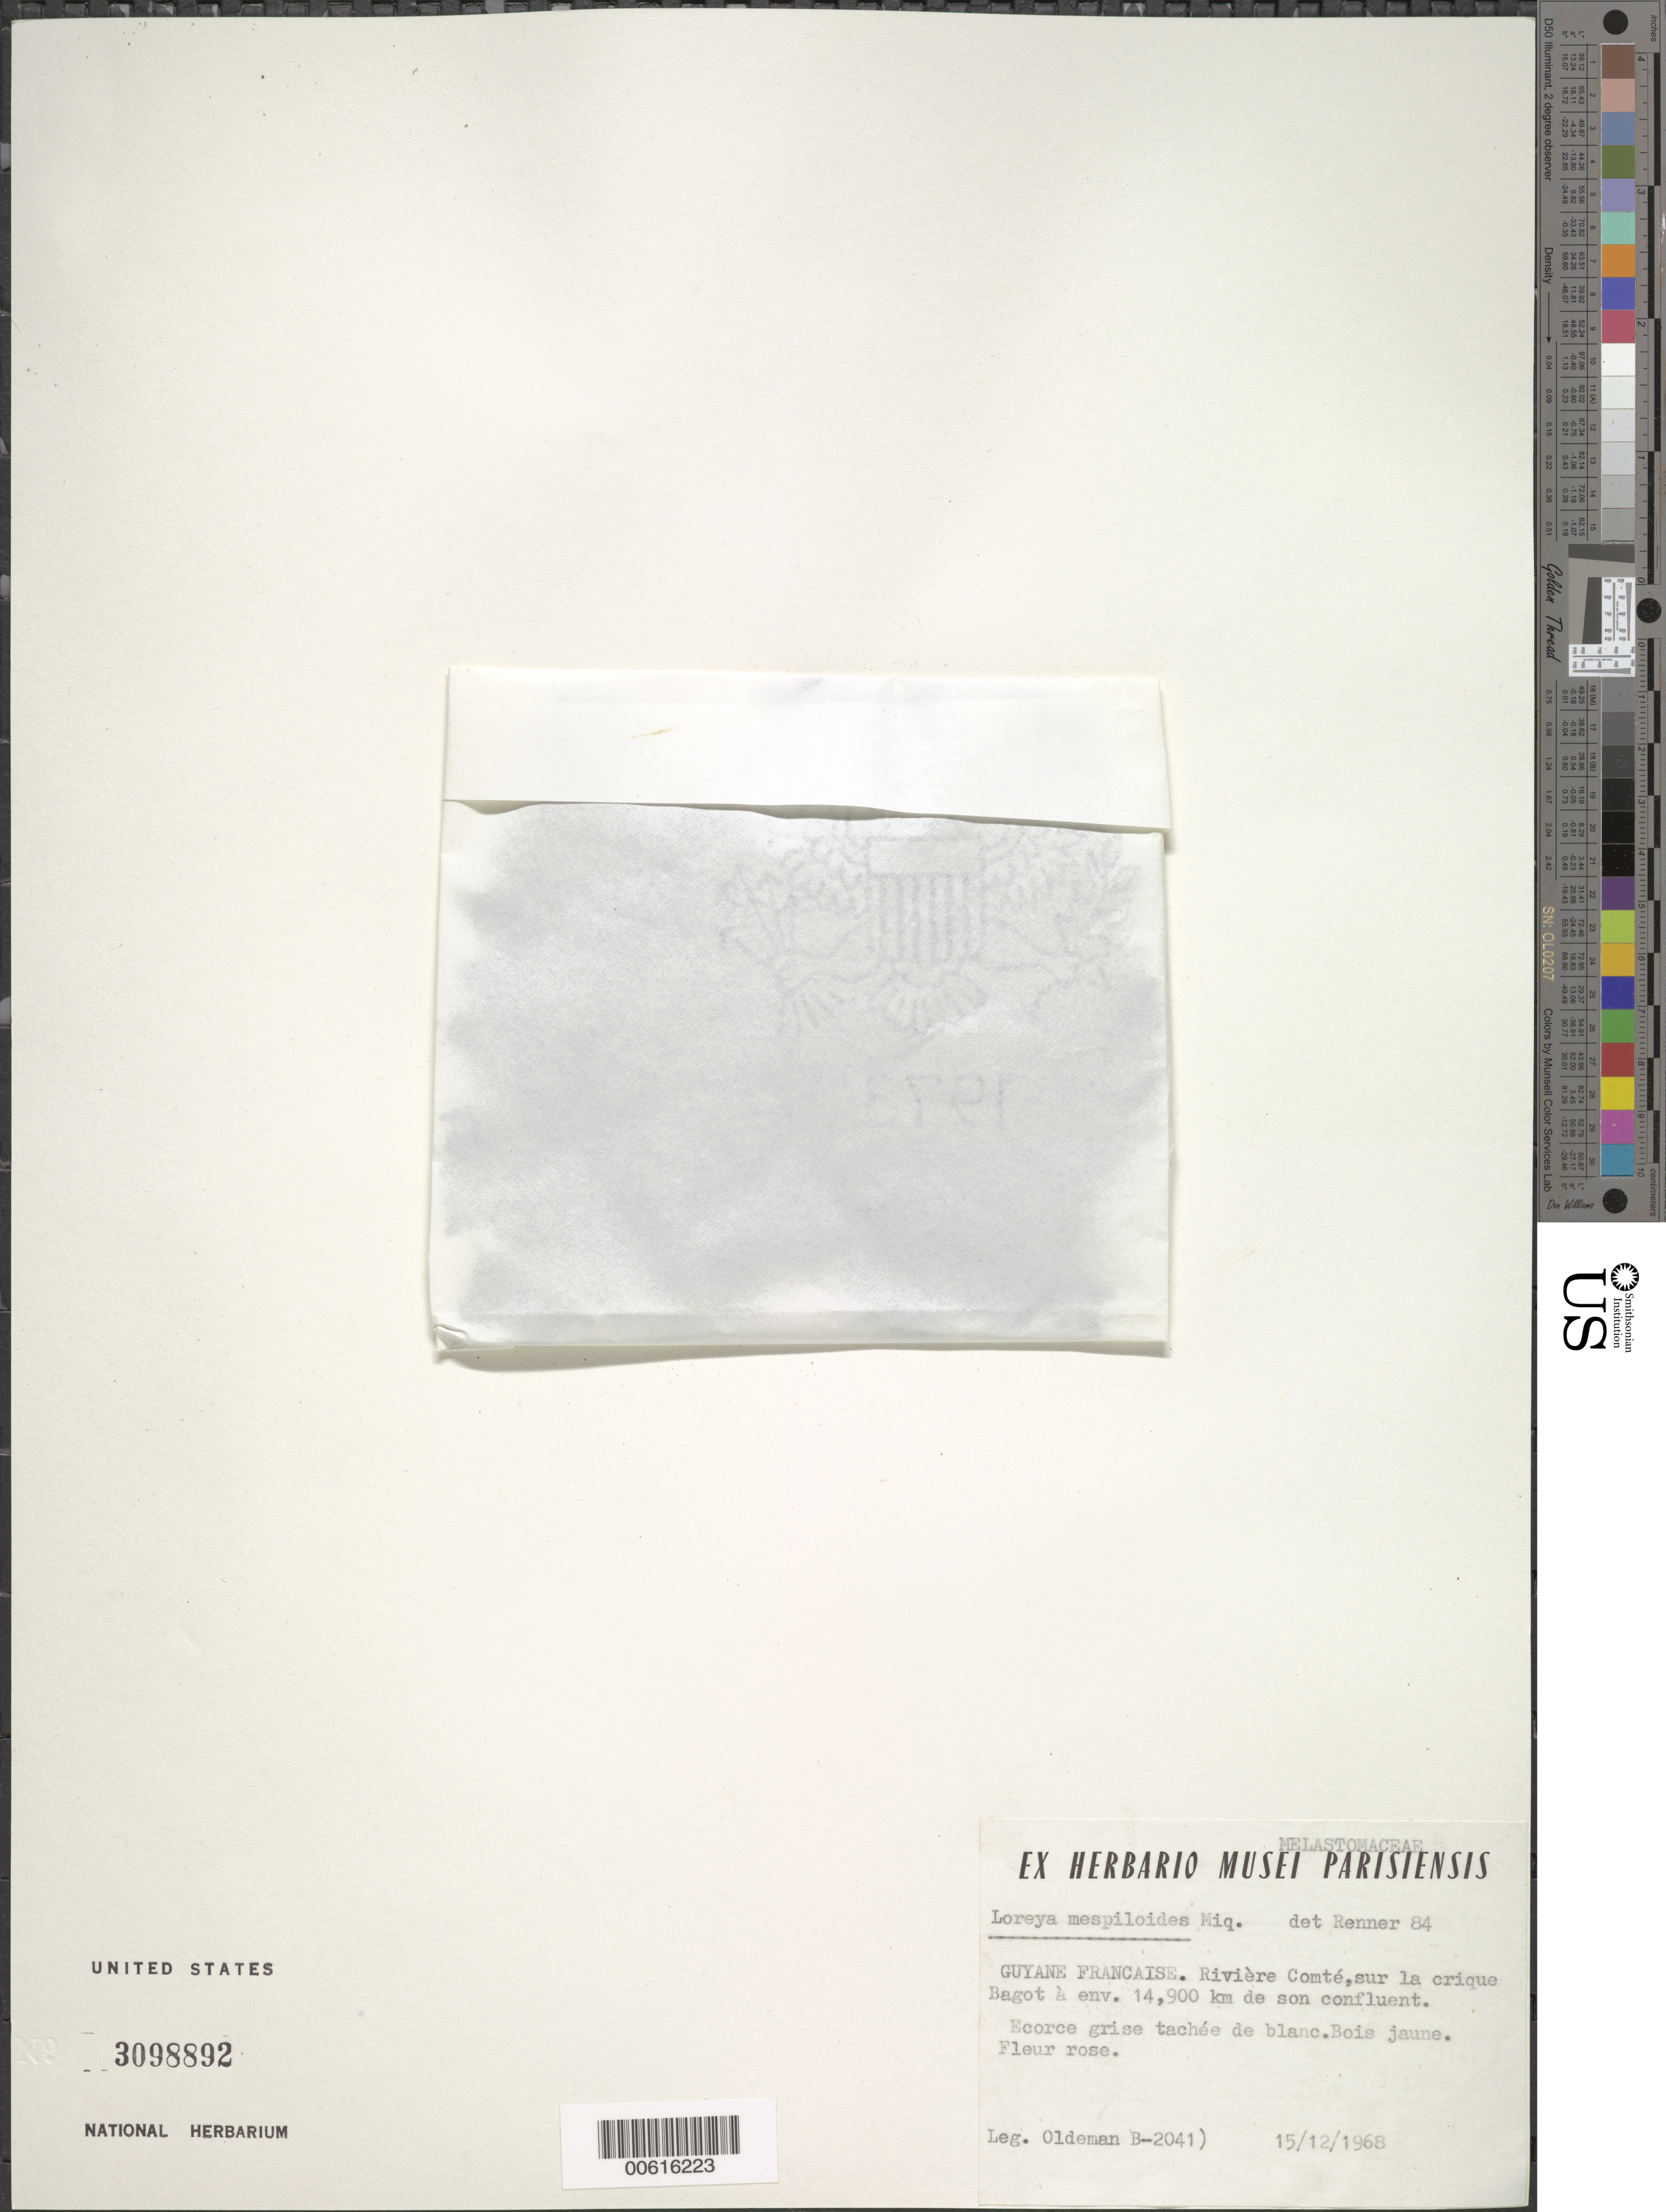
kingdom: Plantae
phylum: Tracheophyta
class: Magnoliopsida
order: Myrtales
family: Melastomataceae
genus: Bellucia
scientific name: Bellucia mespiloides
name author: (Miq.) J.F. Macbr.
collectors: R. Oldeman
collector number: B 2041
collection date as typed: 15-Dec-68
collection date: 1968-12-15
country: French Guiana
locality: Crique Bagot, Comté R.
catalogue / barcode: US 3098892